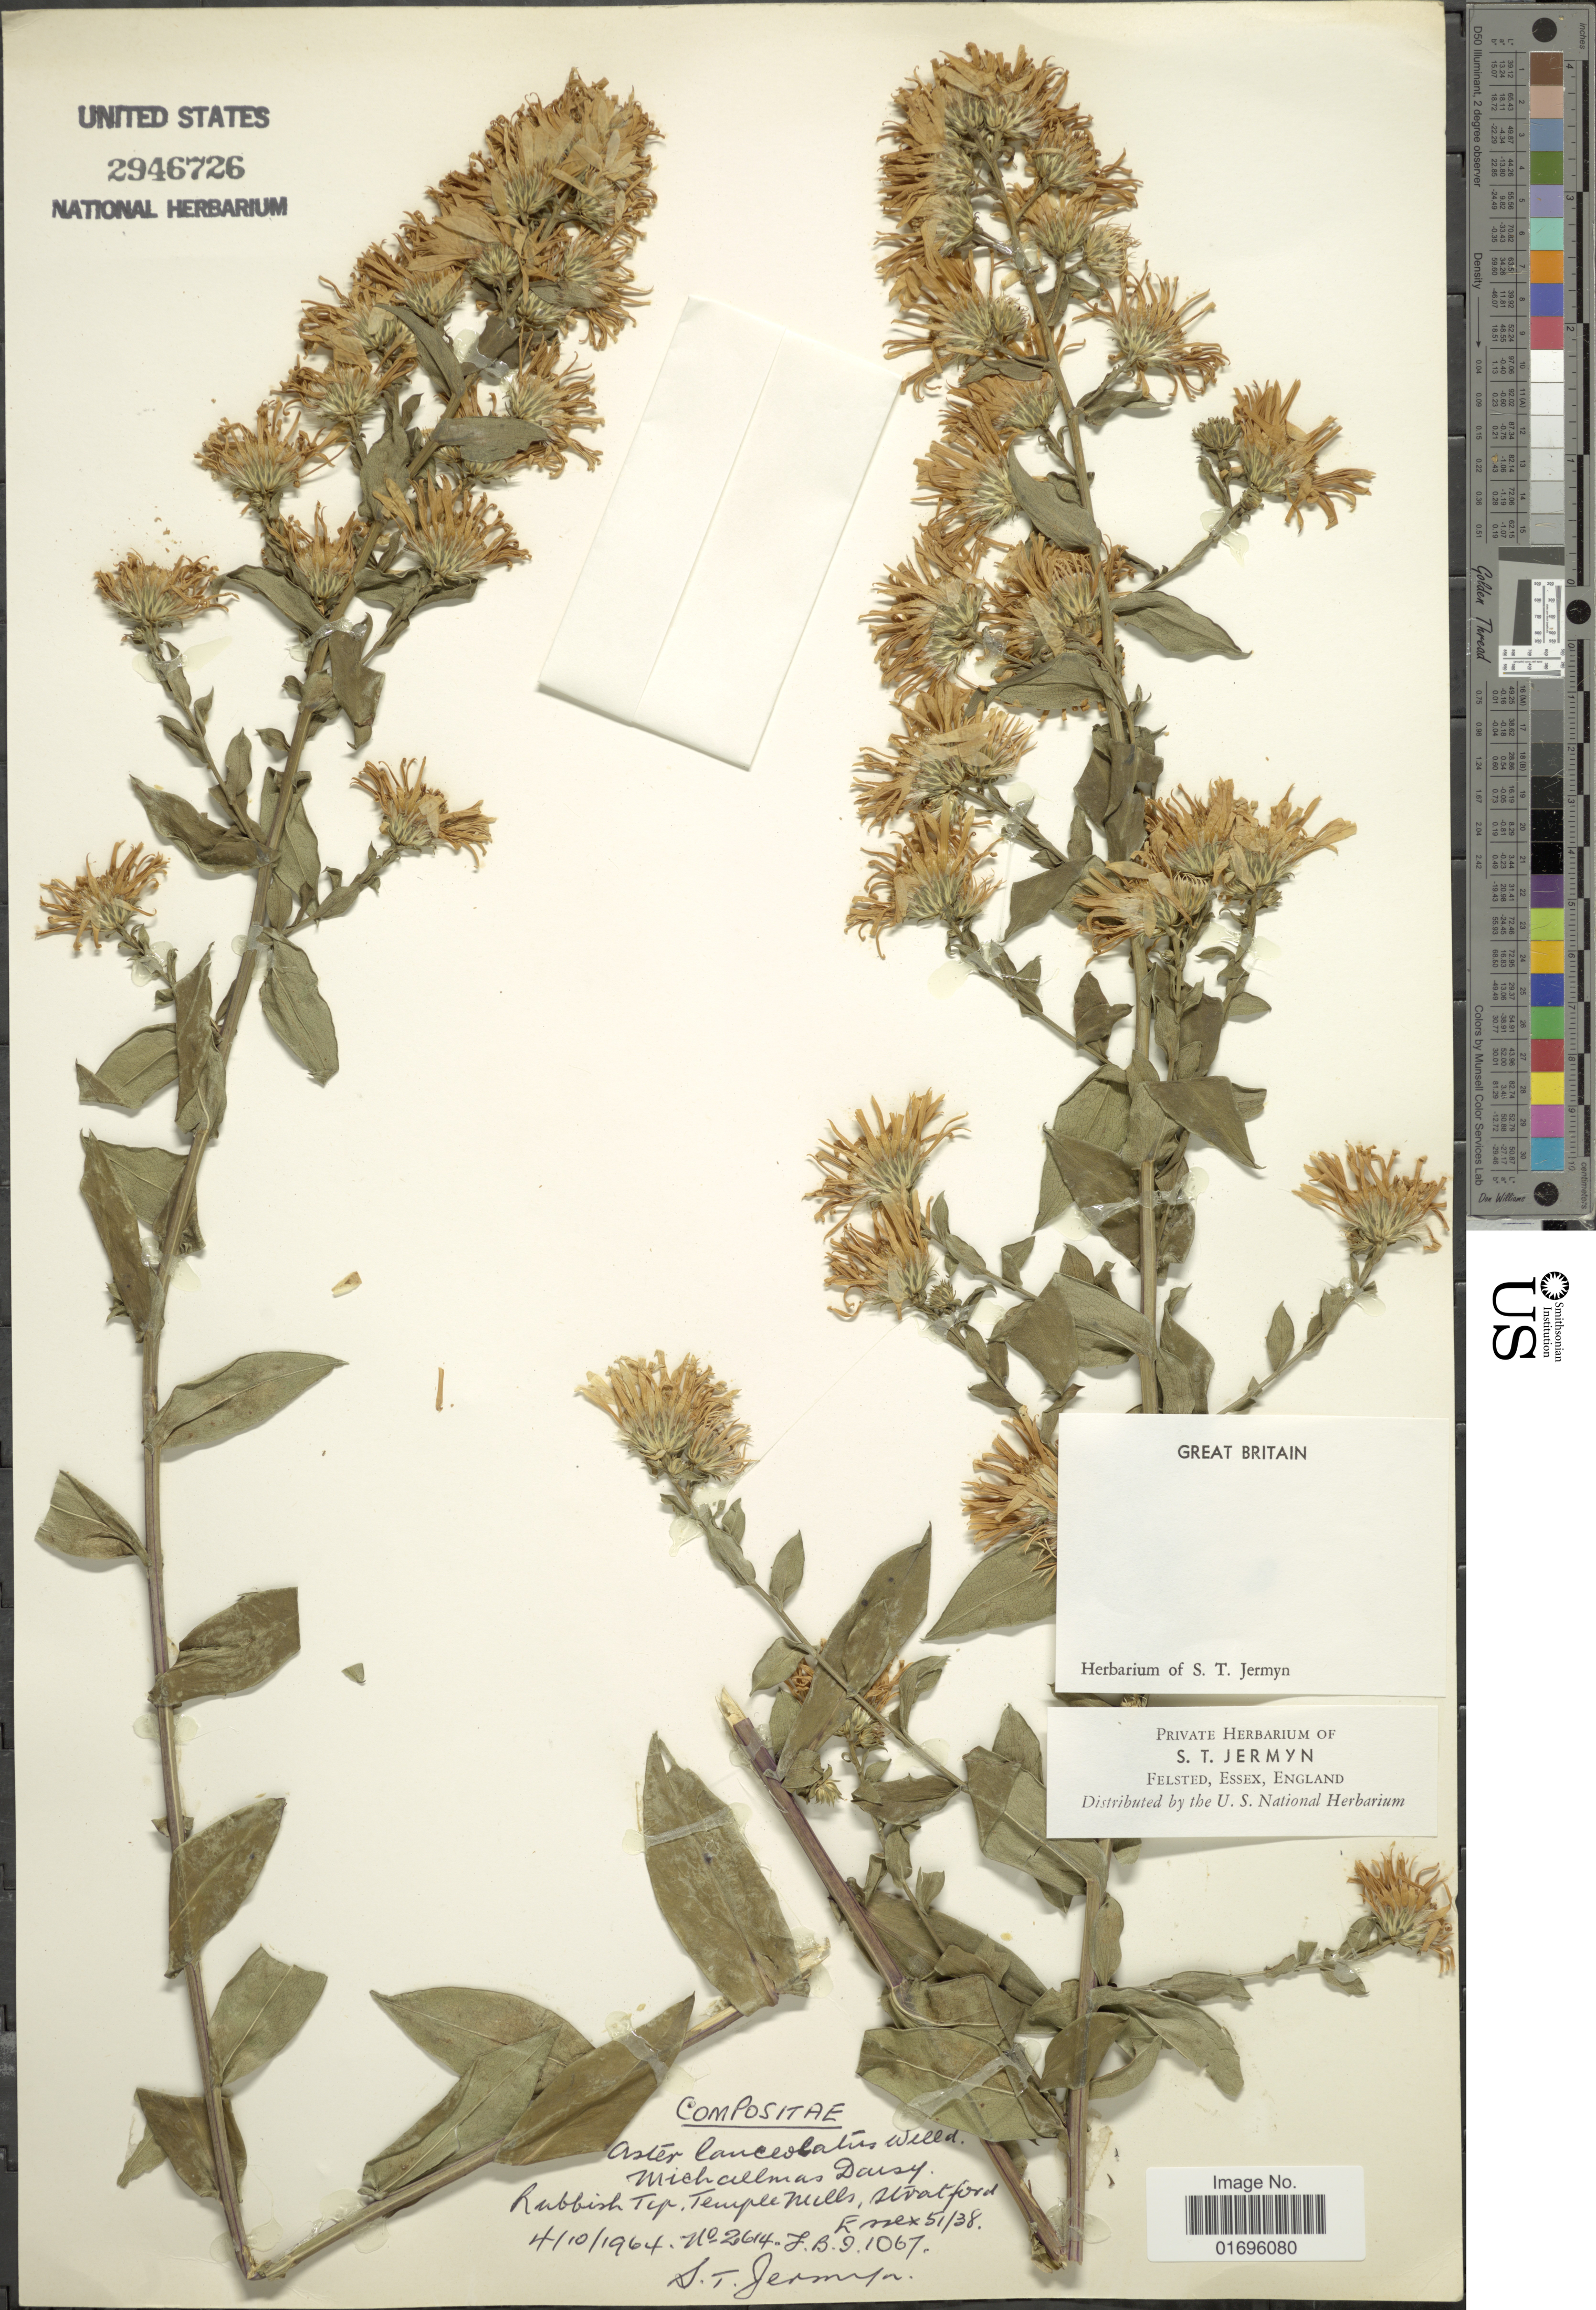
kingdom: Plantae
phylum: Tracheophyta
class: Magnoliopsida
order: Asterales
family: Asteraceae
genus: Aster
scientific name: Aster lanceolatus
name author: Willd.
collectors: S. Jermyn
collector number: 2614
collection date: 1964-10-04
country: United Kingdom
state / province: England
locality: Temple Mills, Stratford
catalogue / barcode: US 2946726